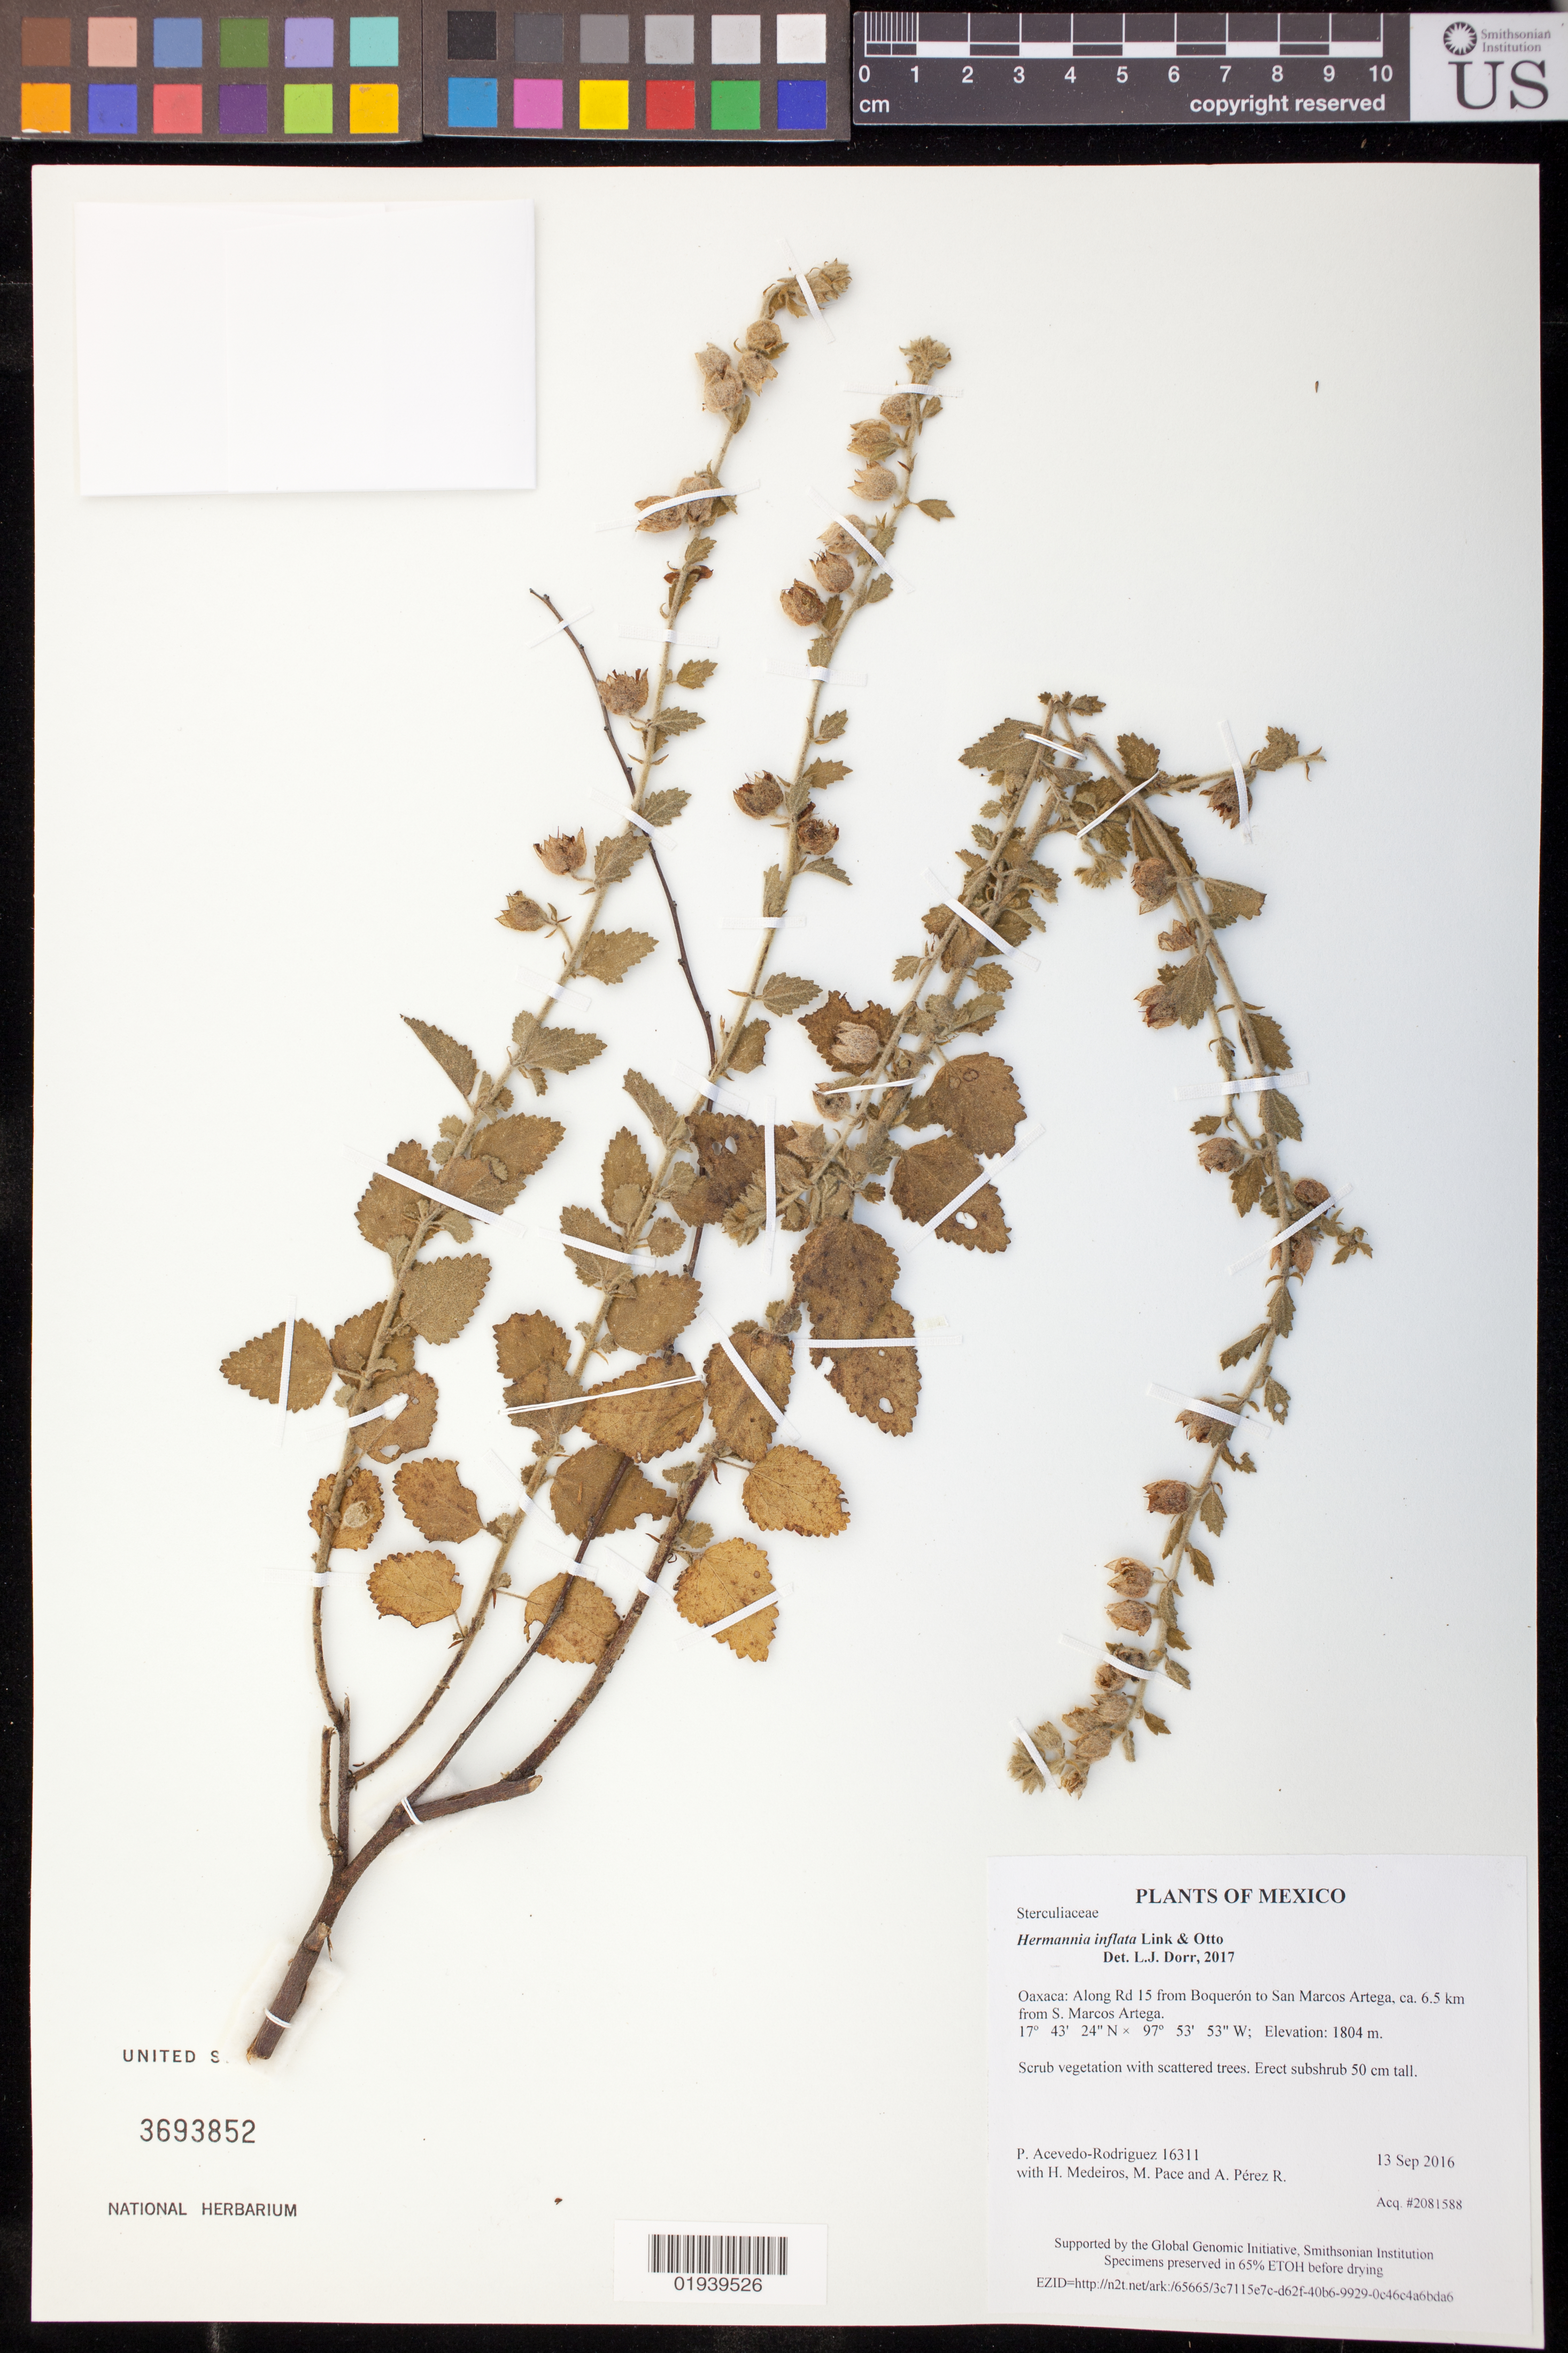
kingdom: Plantae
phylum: Tracheophyta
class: Magnoliopsida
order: Malvales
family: Malvaceae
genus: Hermannia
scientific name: Hermannia inflata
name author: Link & Otto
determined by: Dorr, L. J., (BOT), Smithsonian Institution - National Museum of Natural History (UNITED STATES)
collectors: P. Acevedo-Rodr., H. Medeiros, M. R. Pace & A. Pérez R.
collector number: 16311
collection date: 2016-09-13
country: Mexico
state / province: Oaxaca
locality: Along Rd 15 from Boquerón to San Marcos Artega, ca. 6.5 km from S. Marcos Artega.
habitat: Scrub vegetation with scattered trees.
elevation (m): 1804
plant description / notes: US, NY, MO, K, F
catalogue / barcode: US 3693852